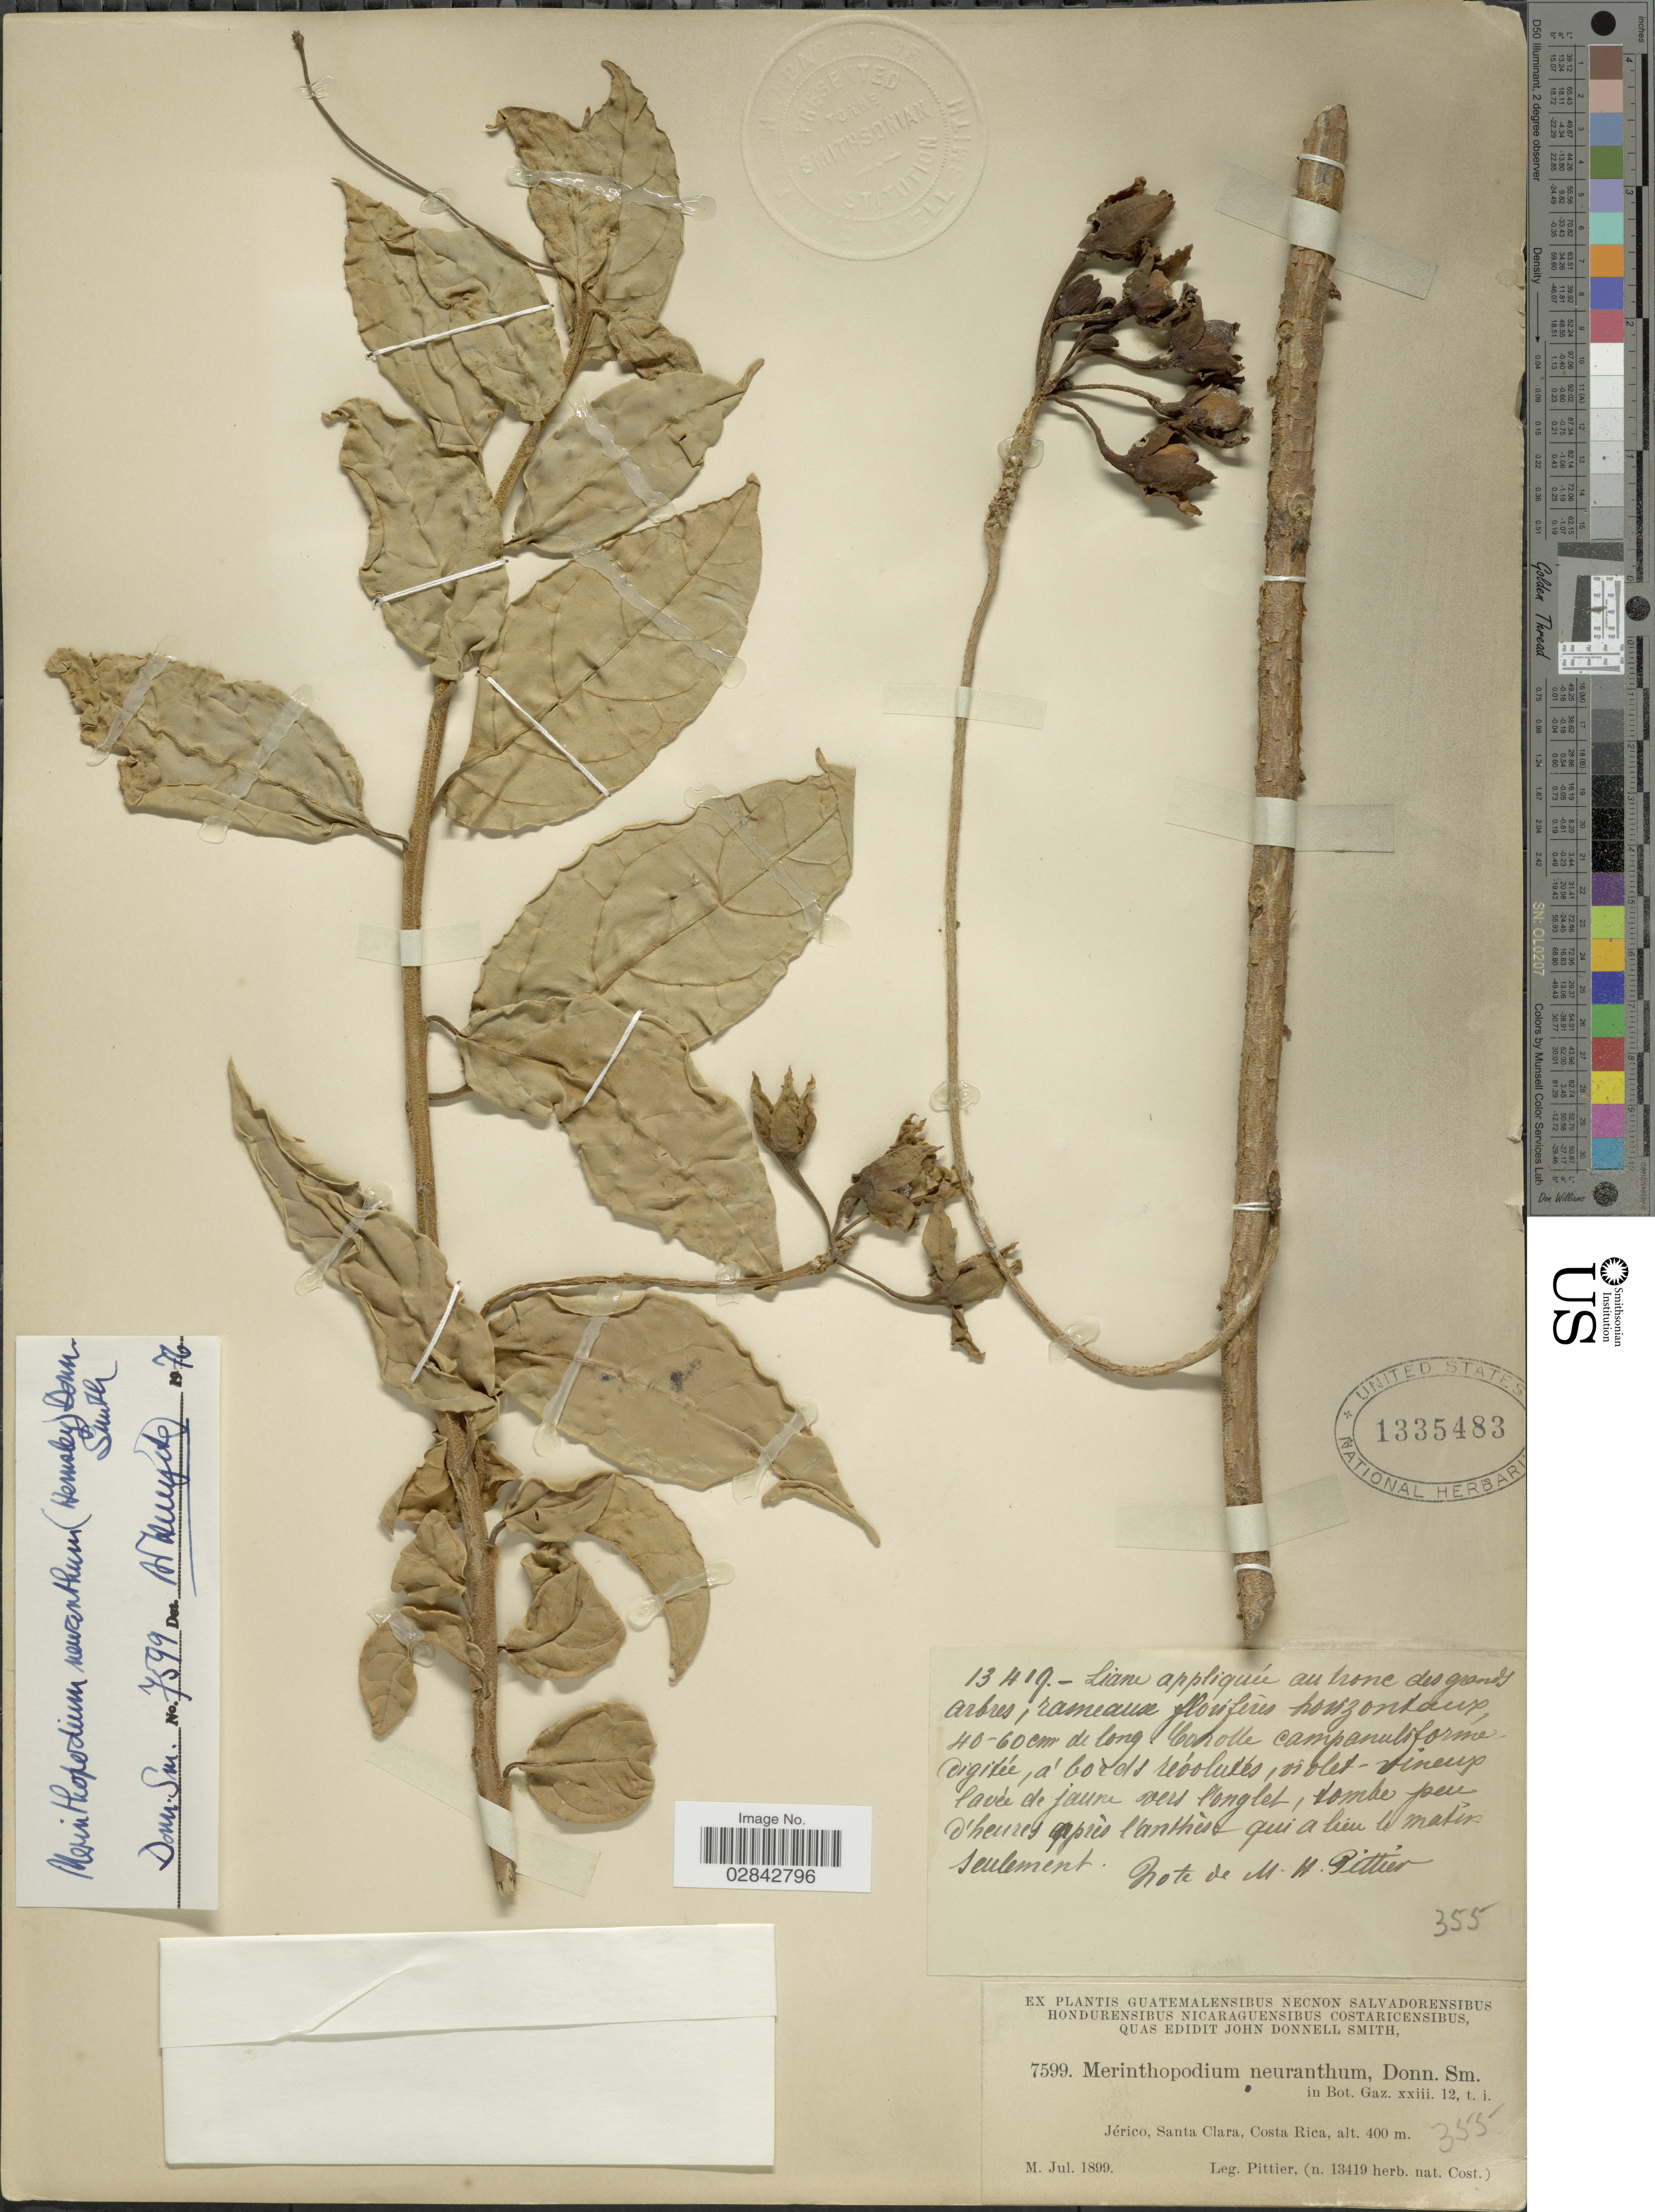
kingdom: Plantae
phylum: Tracheophyta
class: Magnoliopsida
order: Solanales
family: Solanaceae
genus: Markea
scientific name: Markea neurantha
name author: Hemsl.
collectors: H. F. Pittier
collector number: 7599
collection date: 1899-07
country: Costa Rica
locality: Jérico, Santa Clara.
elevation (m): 400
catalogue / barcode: US 1335483